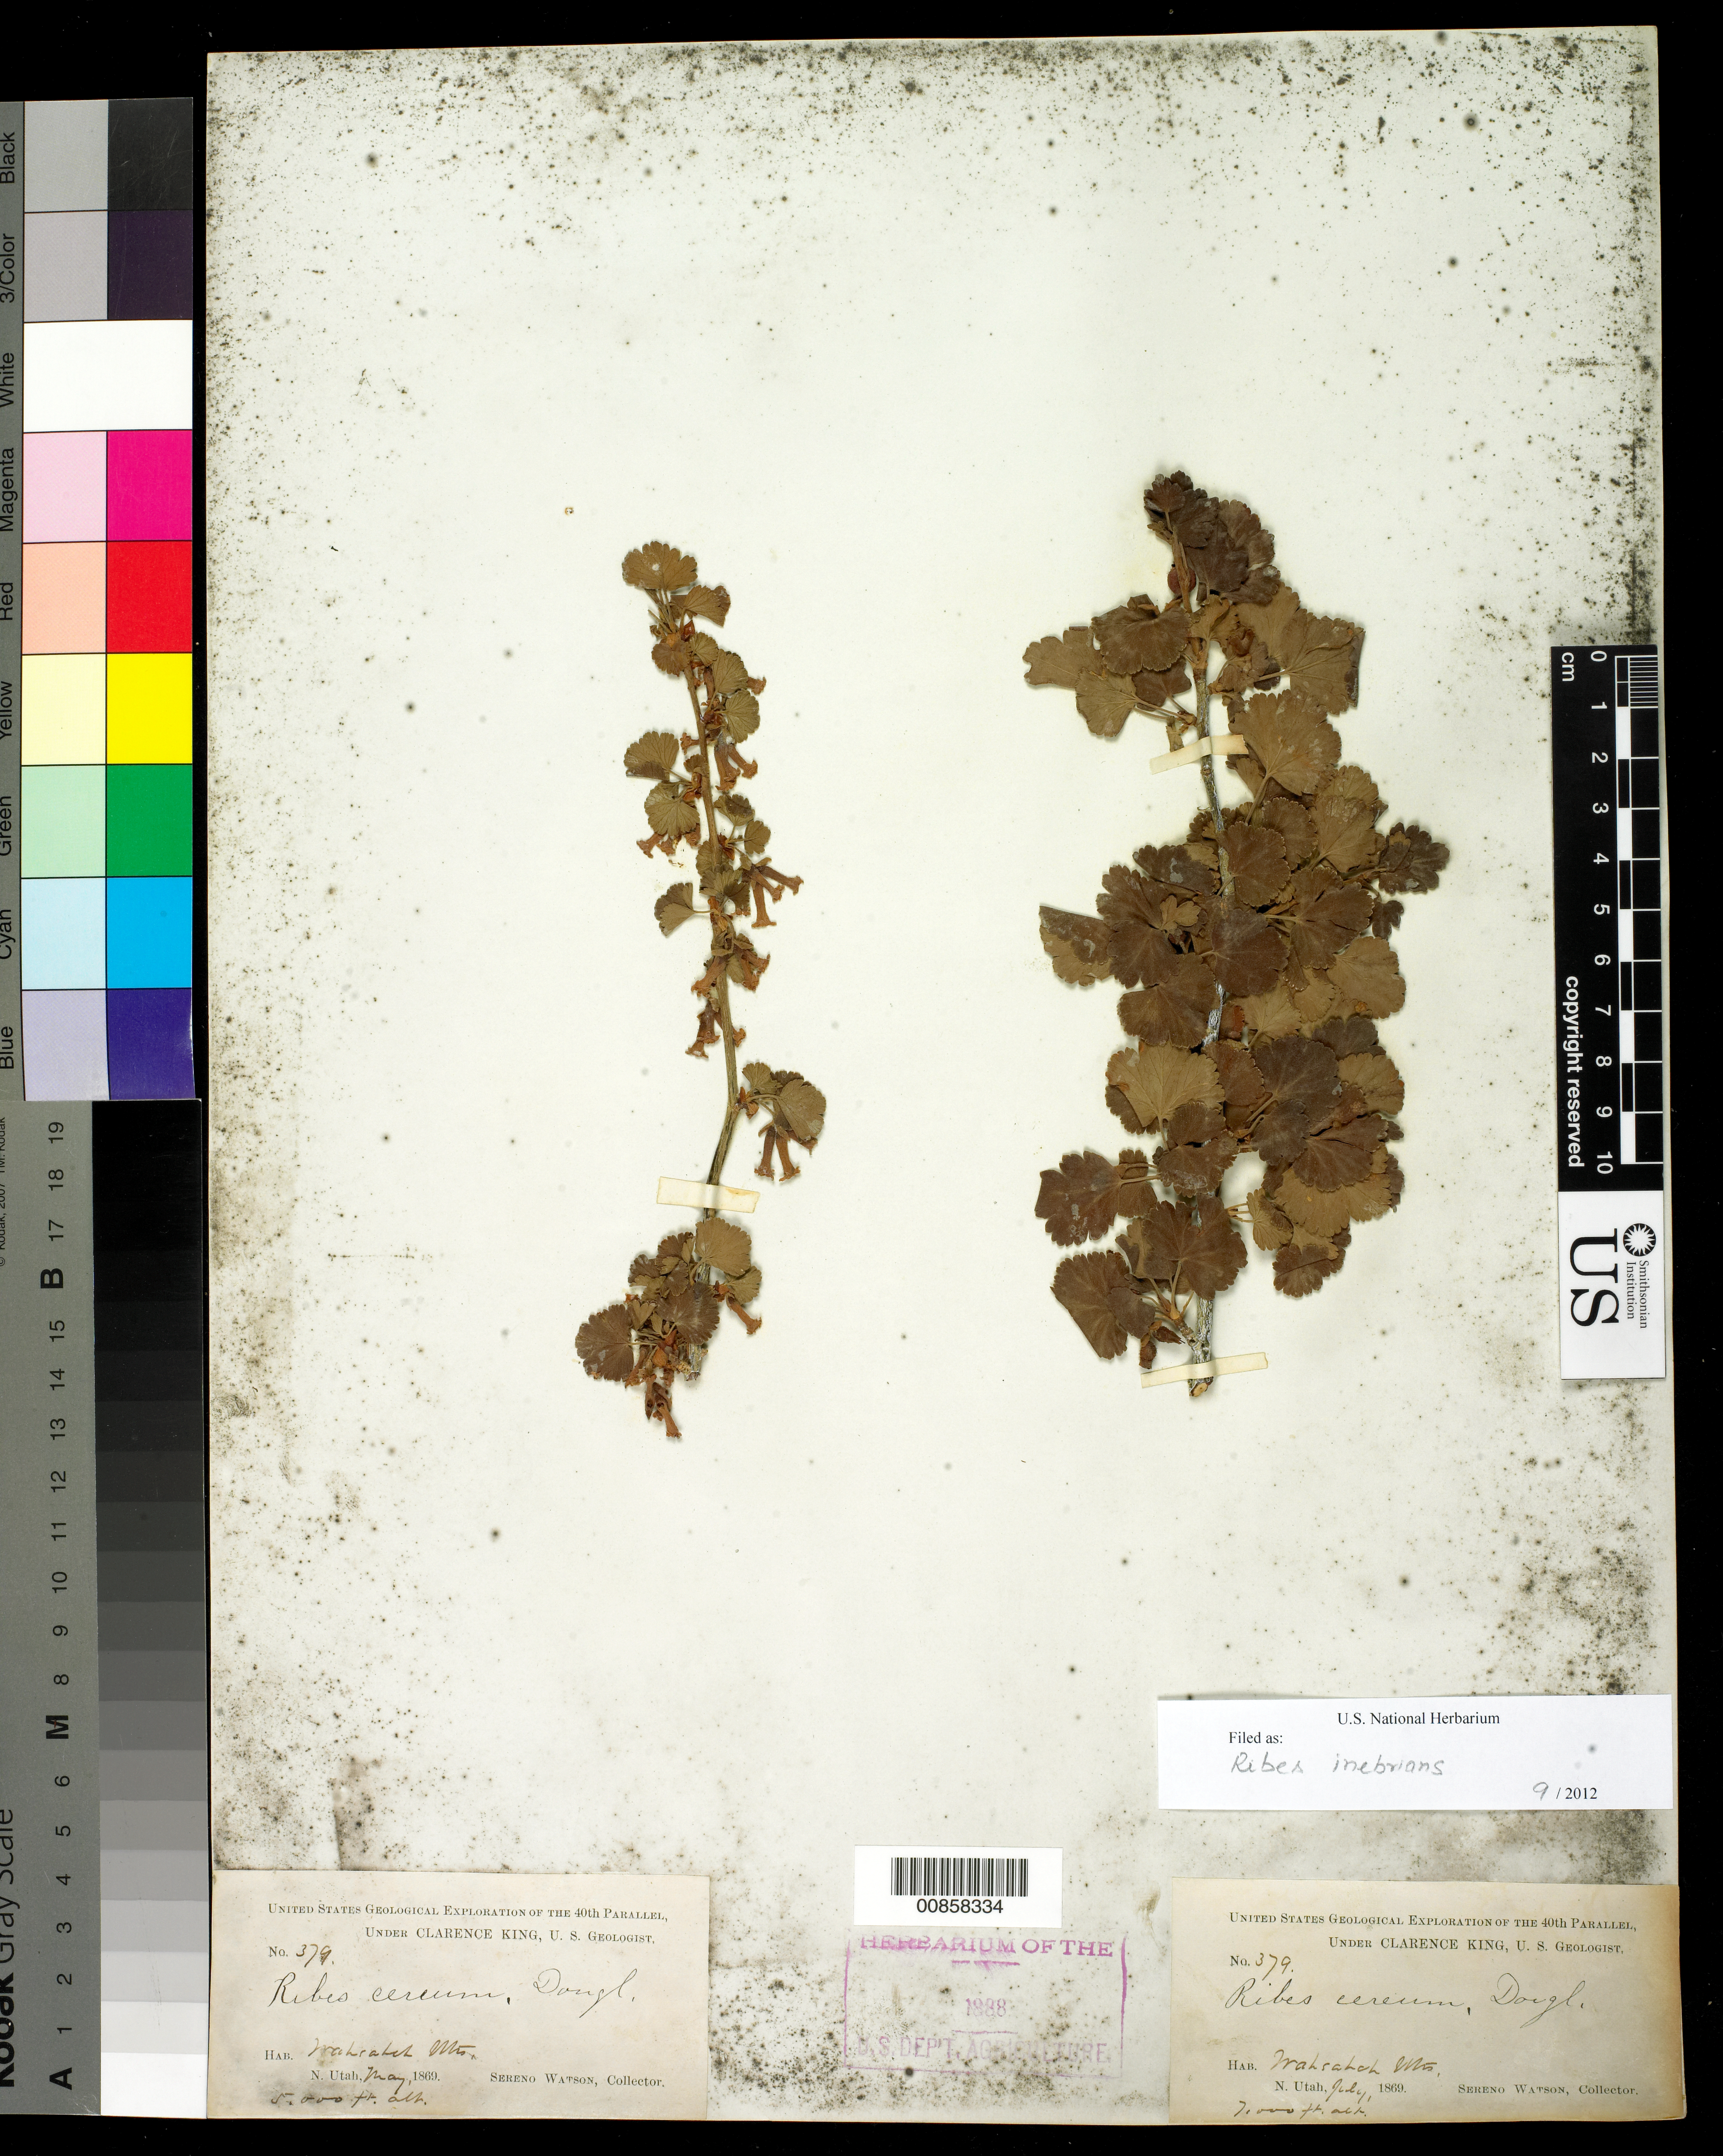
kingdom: Plantae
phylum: Tracheophyta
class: Magnoliopsida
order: Saxifragales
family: Grossulariaceae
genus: Ribes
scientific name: Ribes inebrians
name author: Lindl.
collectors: S. Watson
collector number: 379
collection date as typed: May 1869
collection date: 1869-05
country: United States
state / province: Utah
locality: Wasatch Mts., N. Utah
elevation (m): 1524